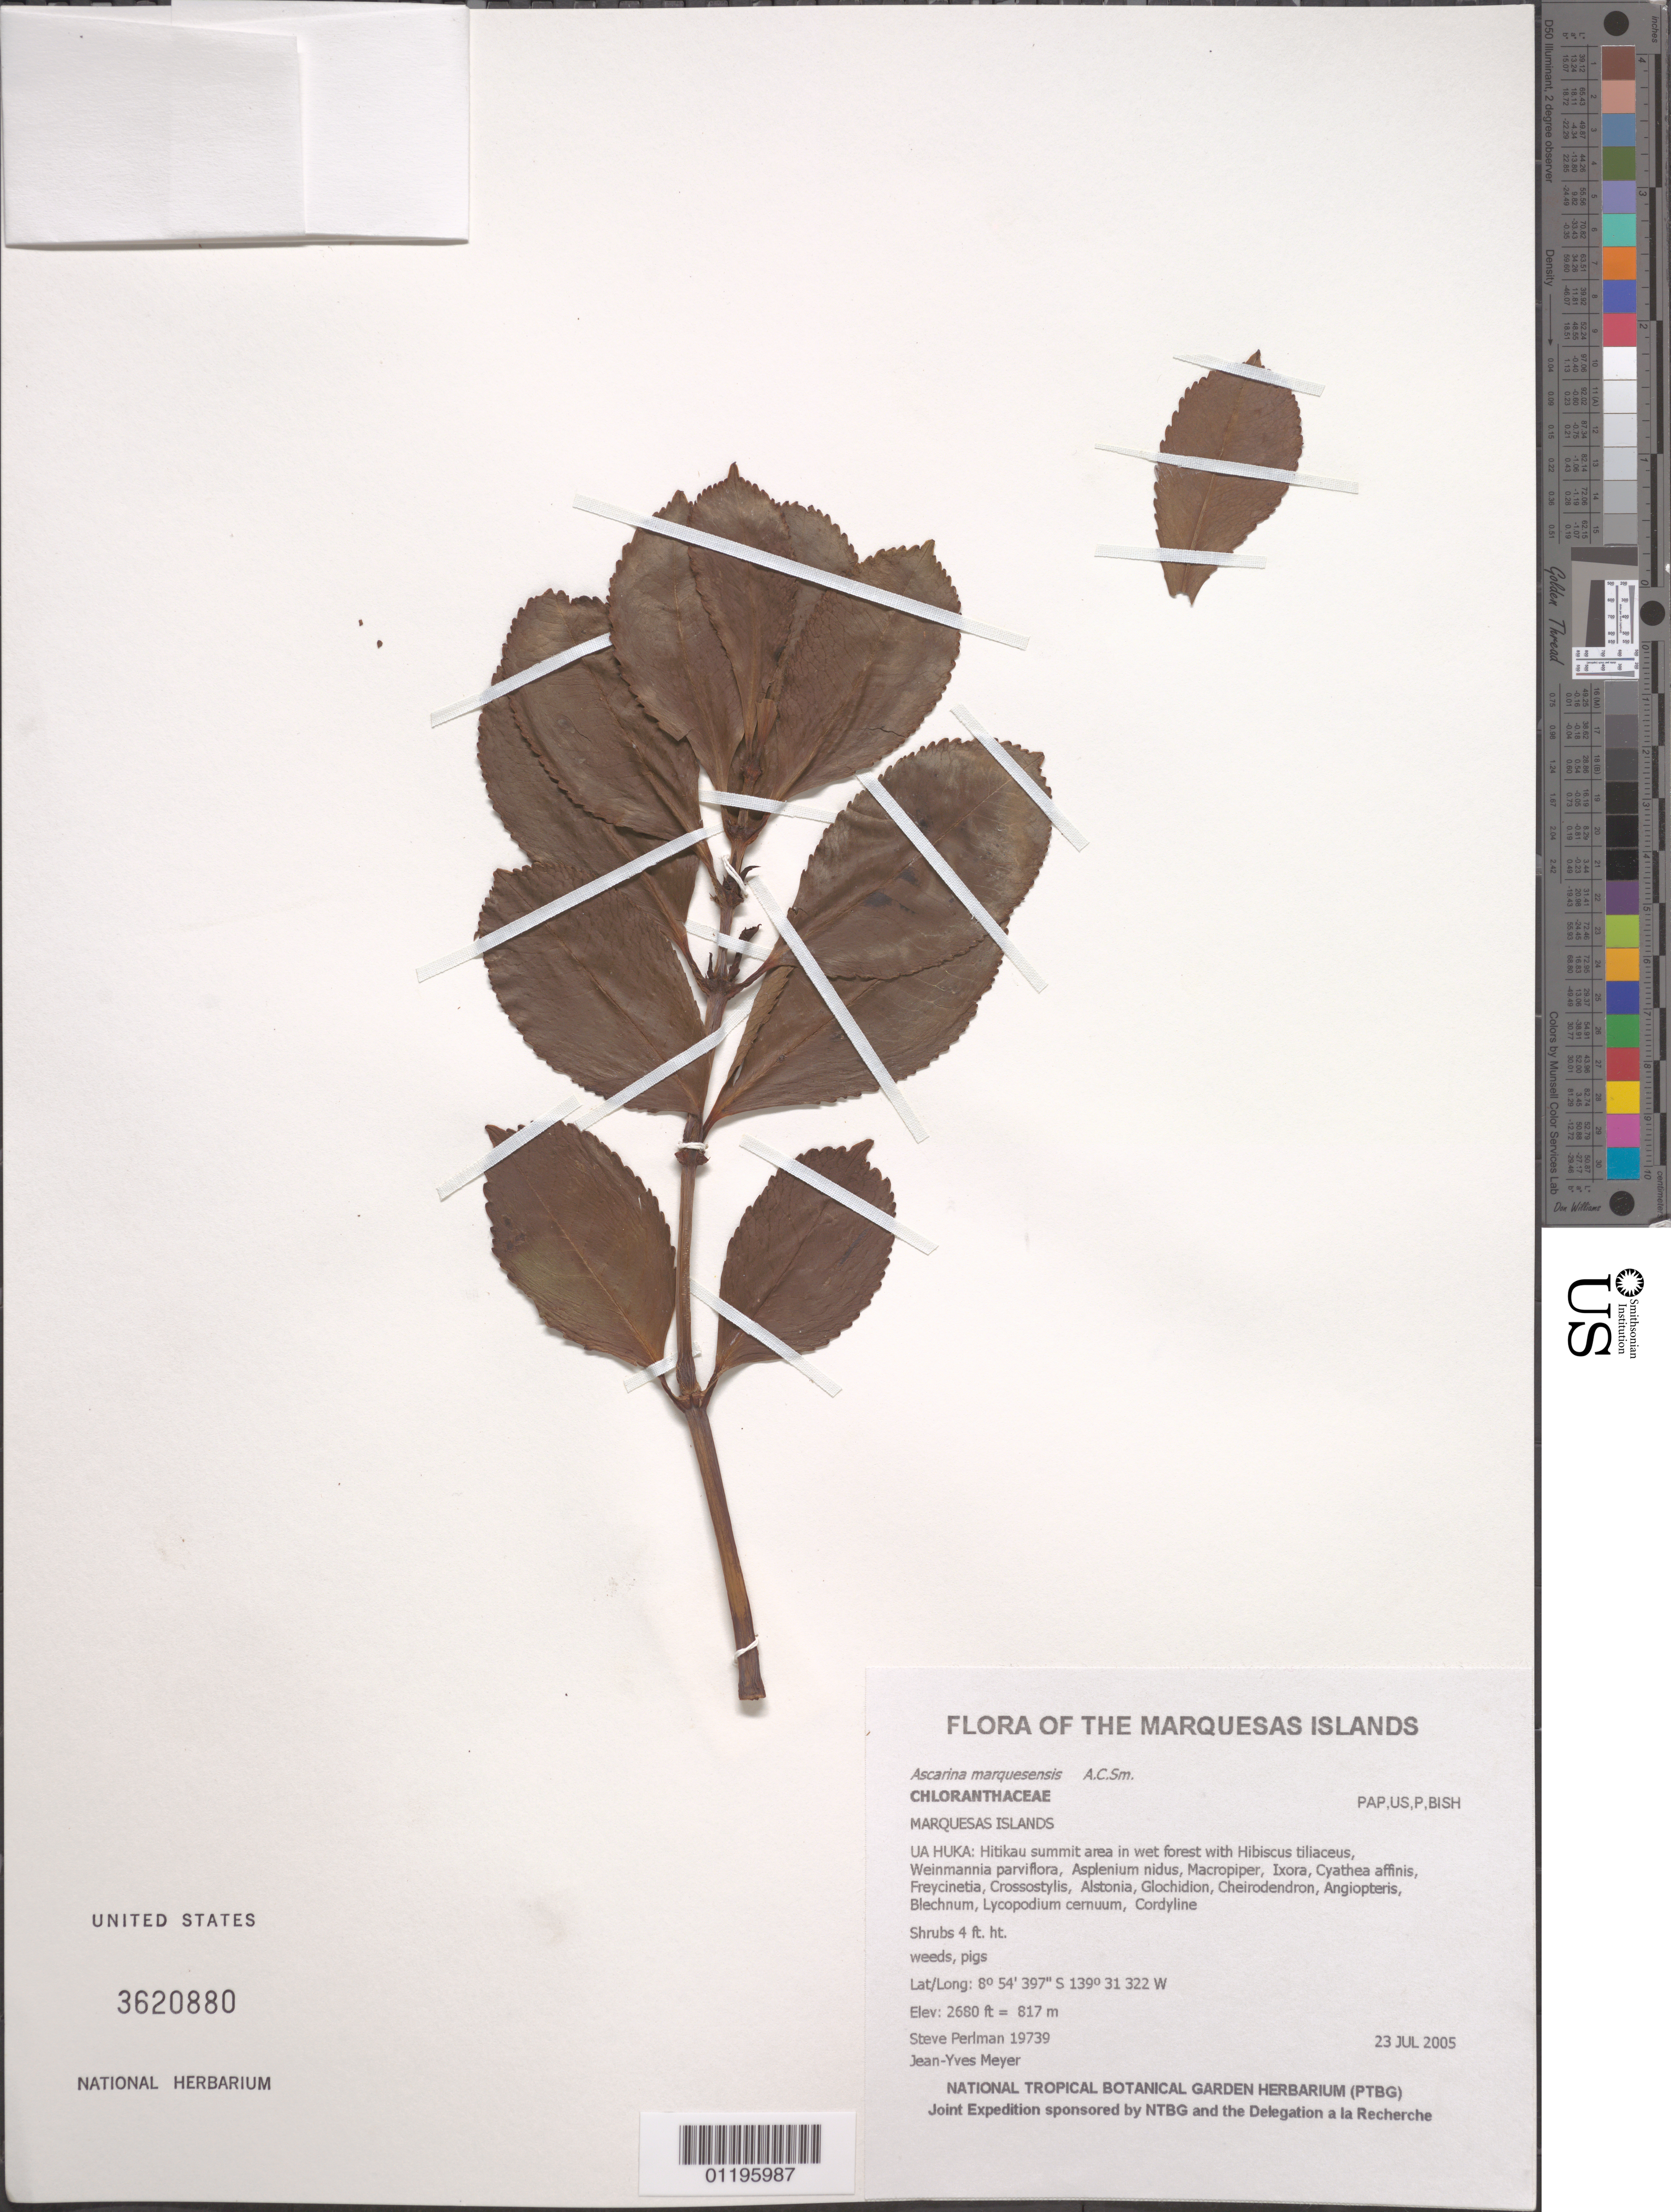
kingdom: Plantae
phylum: Tracheophyta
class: Magnoliopsida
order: Chloranthales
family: Chloranthaceae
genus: Ascarina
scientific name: Ascarina marquesensis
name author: A.C. Sm.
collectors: S. P. Perlman & J.-Y. Meyer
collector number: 19739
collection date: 2005-07-23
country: French Polynesia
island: Ua Huka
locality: HItikau summit area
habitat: Wet forest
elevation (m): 817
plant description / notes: Weeds, pigs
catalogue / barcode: US 3620880